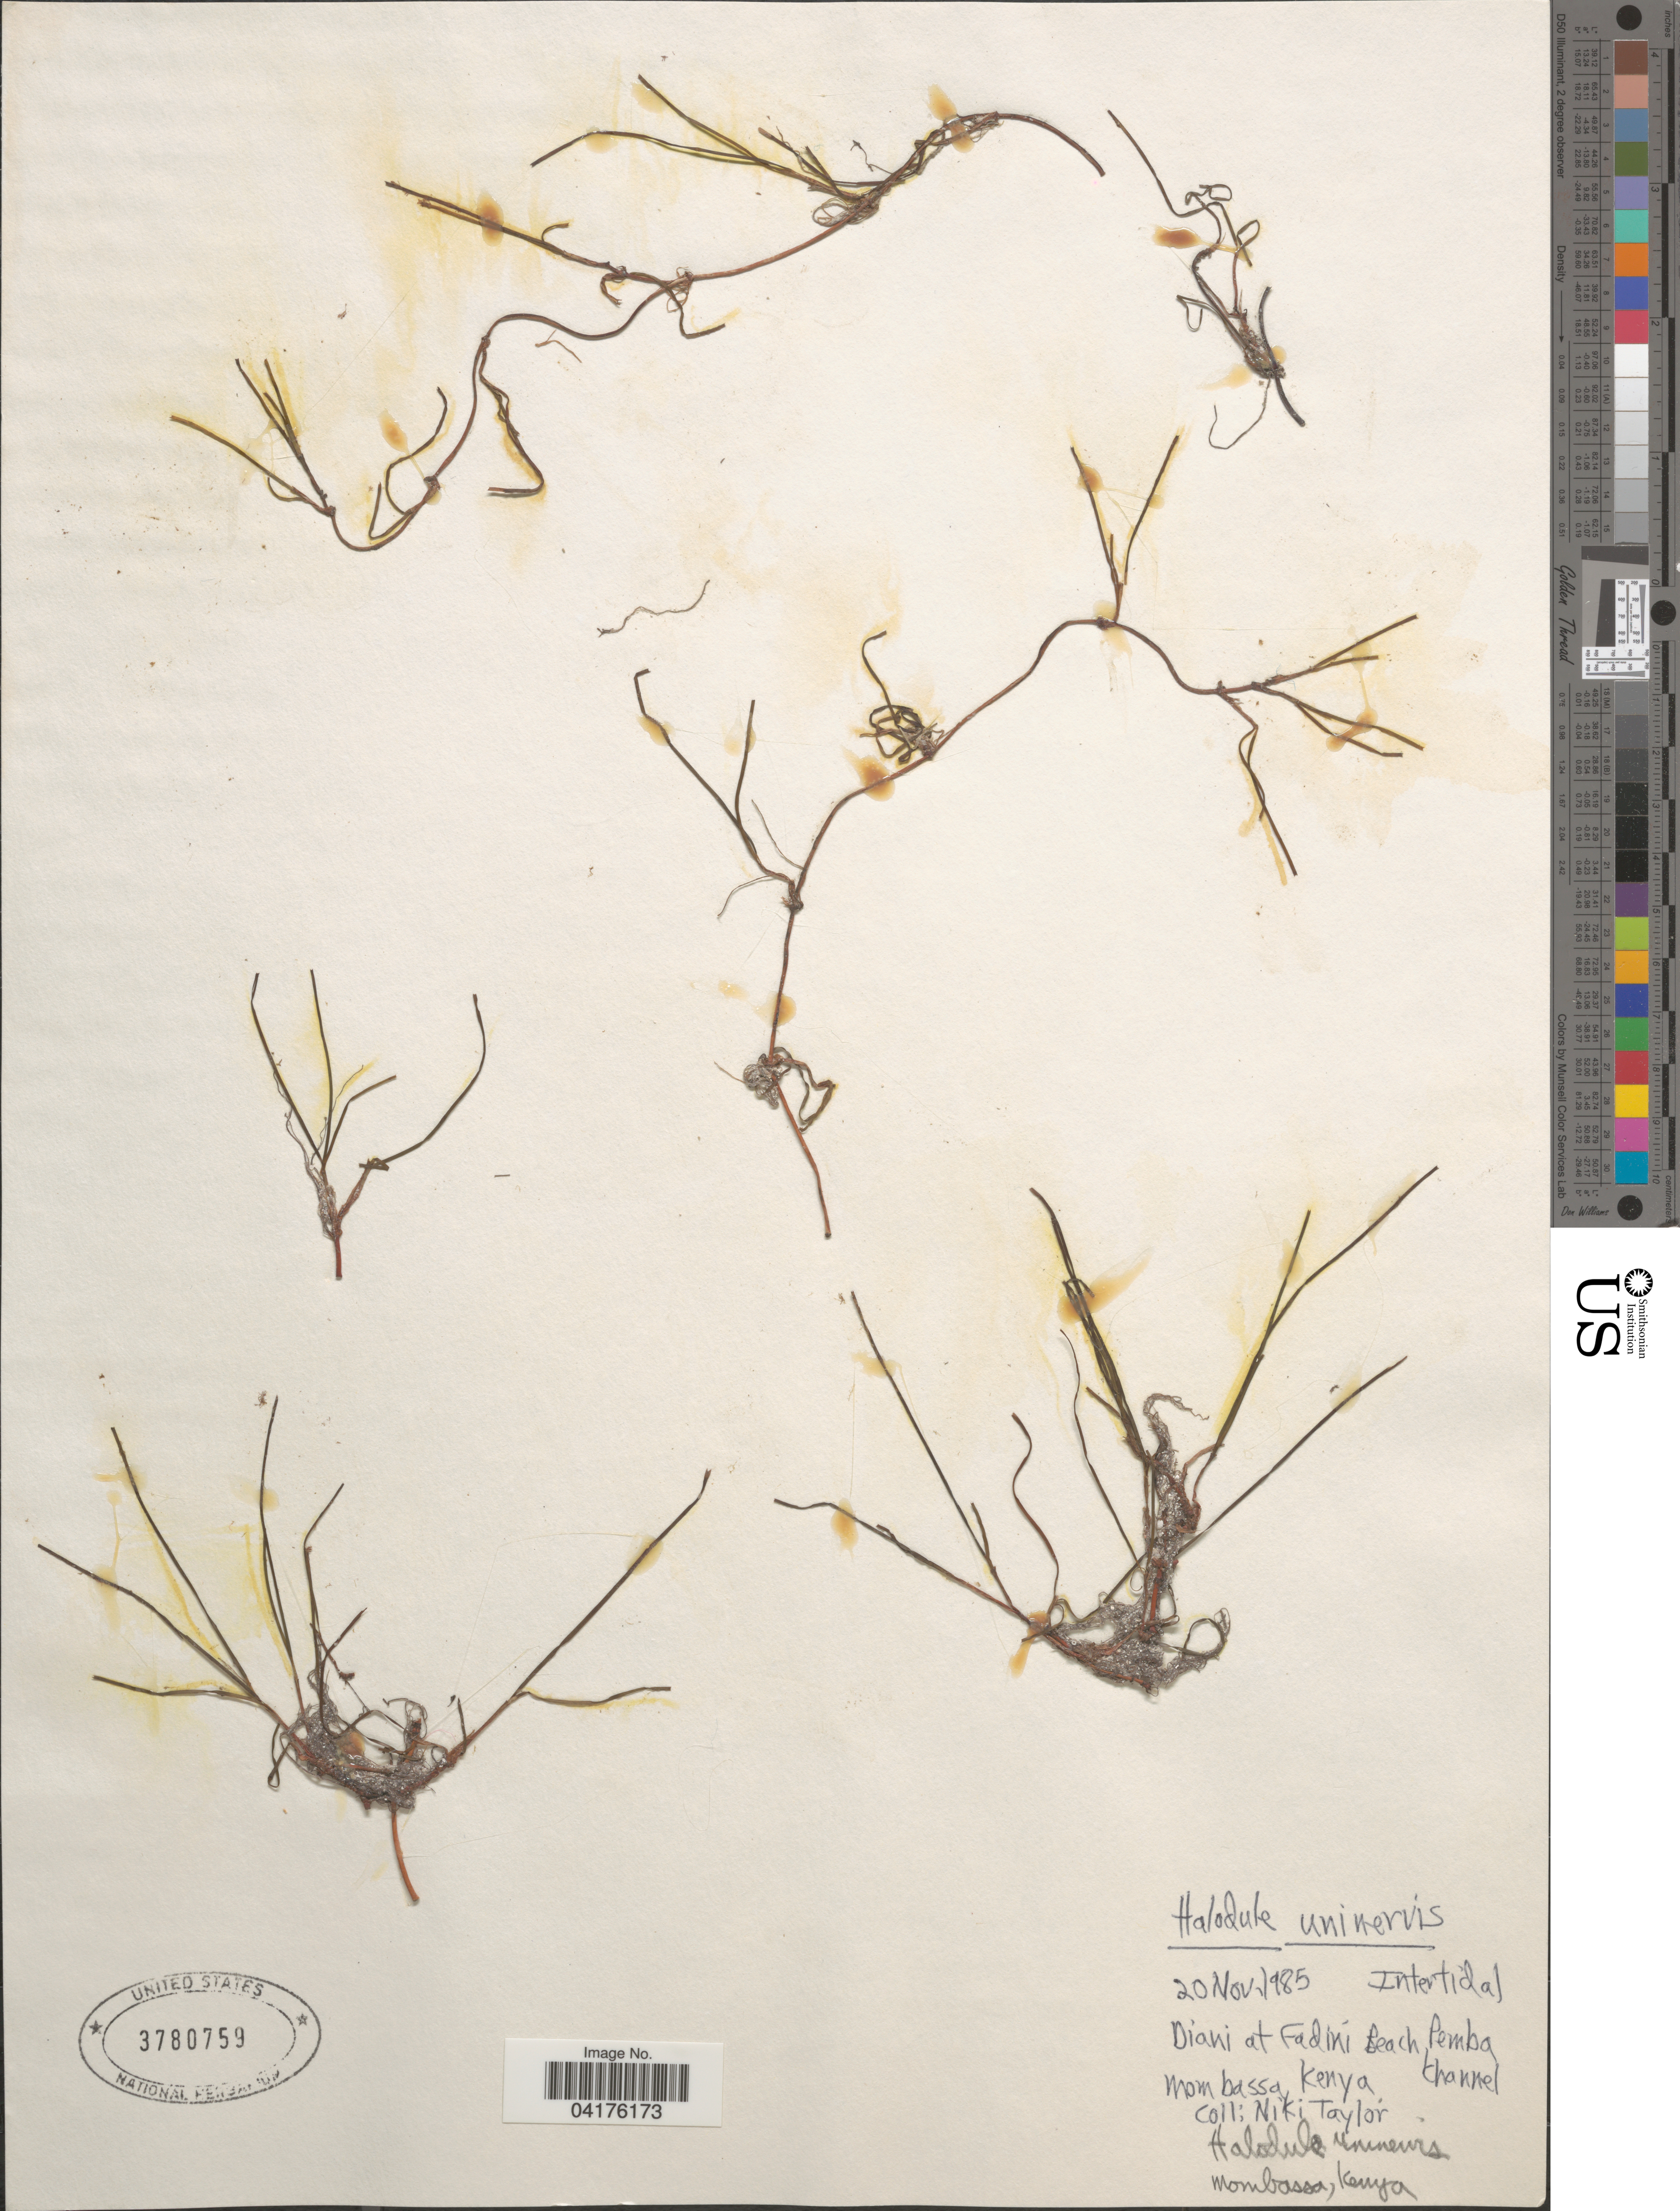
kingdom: Plantae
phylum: Tracheophyta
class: Liliopsida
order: Alismatales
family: Cymodoceaceae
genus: Halodule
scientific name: Halodule uninervis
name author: (Forssk.) Asch.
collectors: N. Taylor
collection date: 1985-11-20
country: Kenya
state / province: Mombasa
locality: Diani at Fadini Beach Pemba Channel. Mombassa.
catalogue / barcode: US 3780759